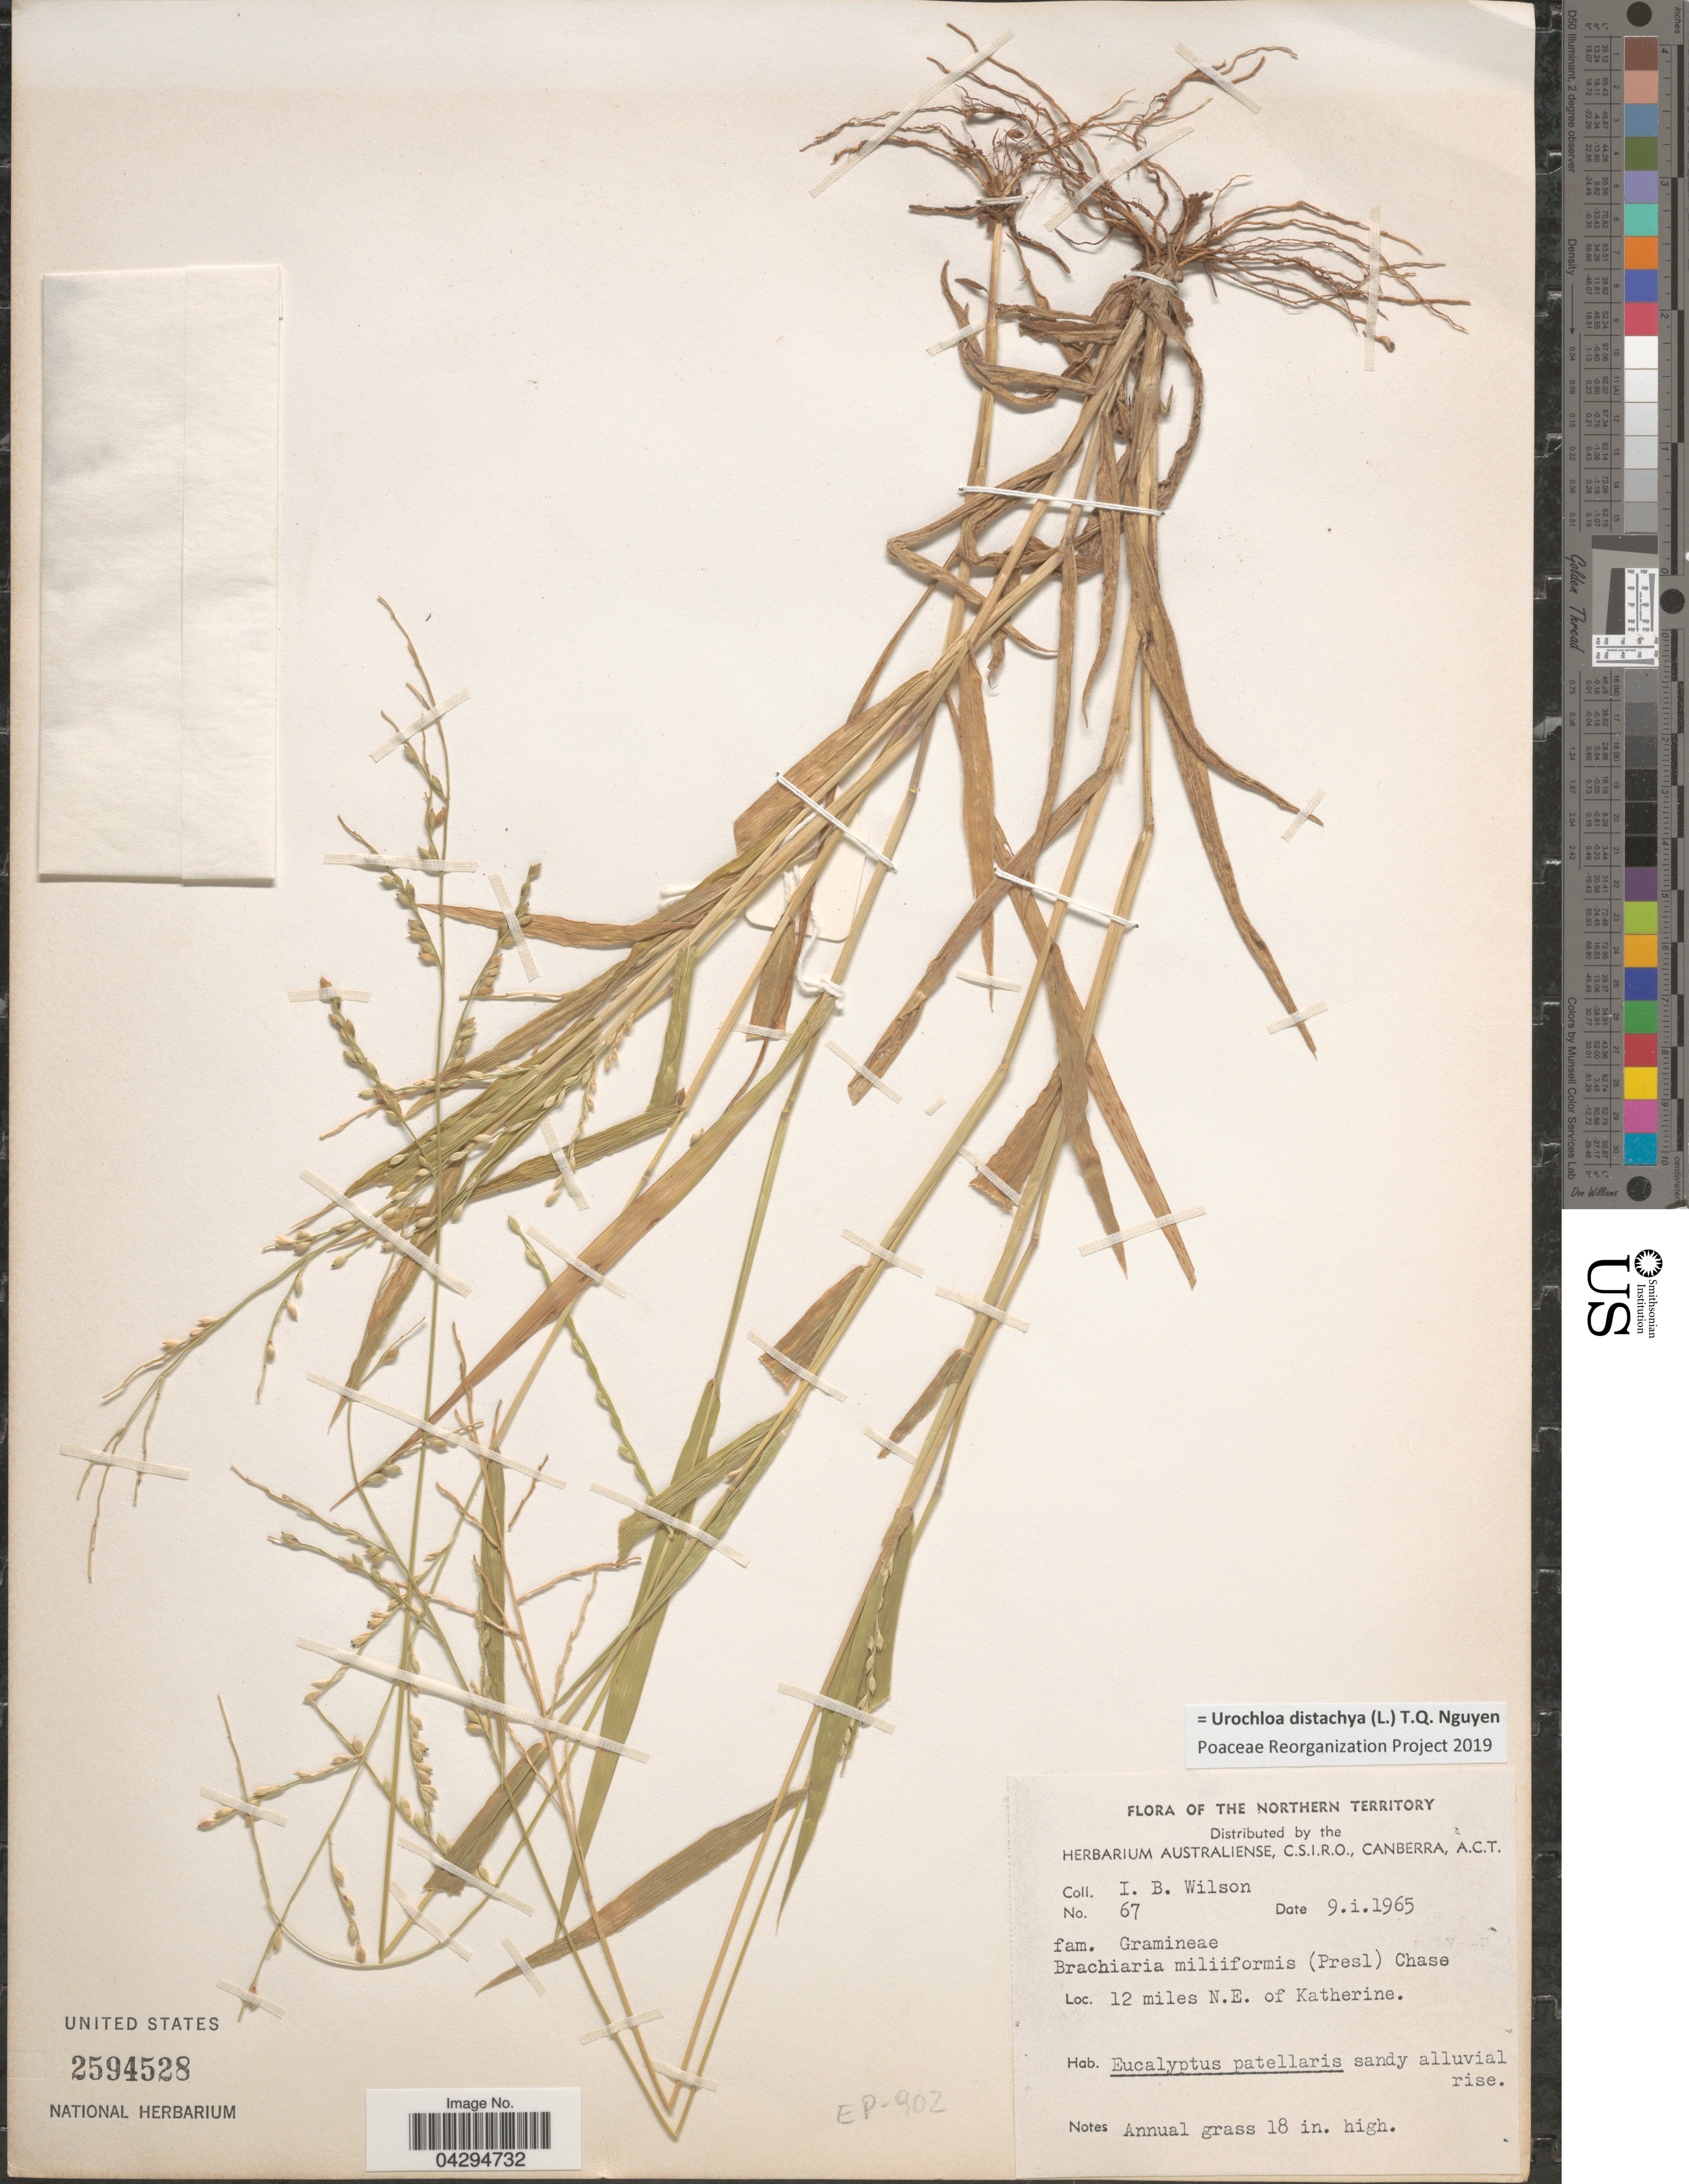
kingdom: Plantae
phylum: Tracheophyta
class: Liliopsida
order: Poales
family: Poaceae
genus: Urochloa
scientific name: Urochloa distachya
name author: (L.) T.Q. Nguyen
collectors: I. B. Wilson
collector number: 67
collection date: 1965-01-09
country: Australia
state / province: Northern Territory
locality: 12 miles N. E. of Katherine.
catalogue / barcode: US 2594528